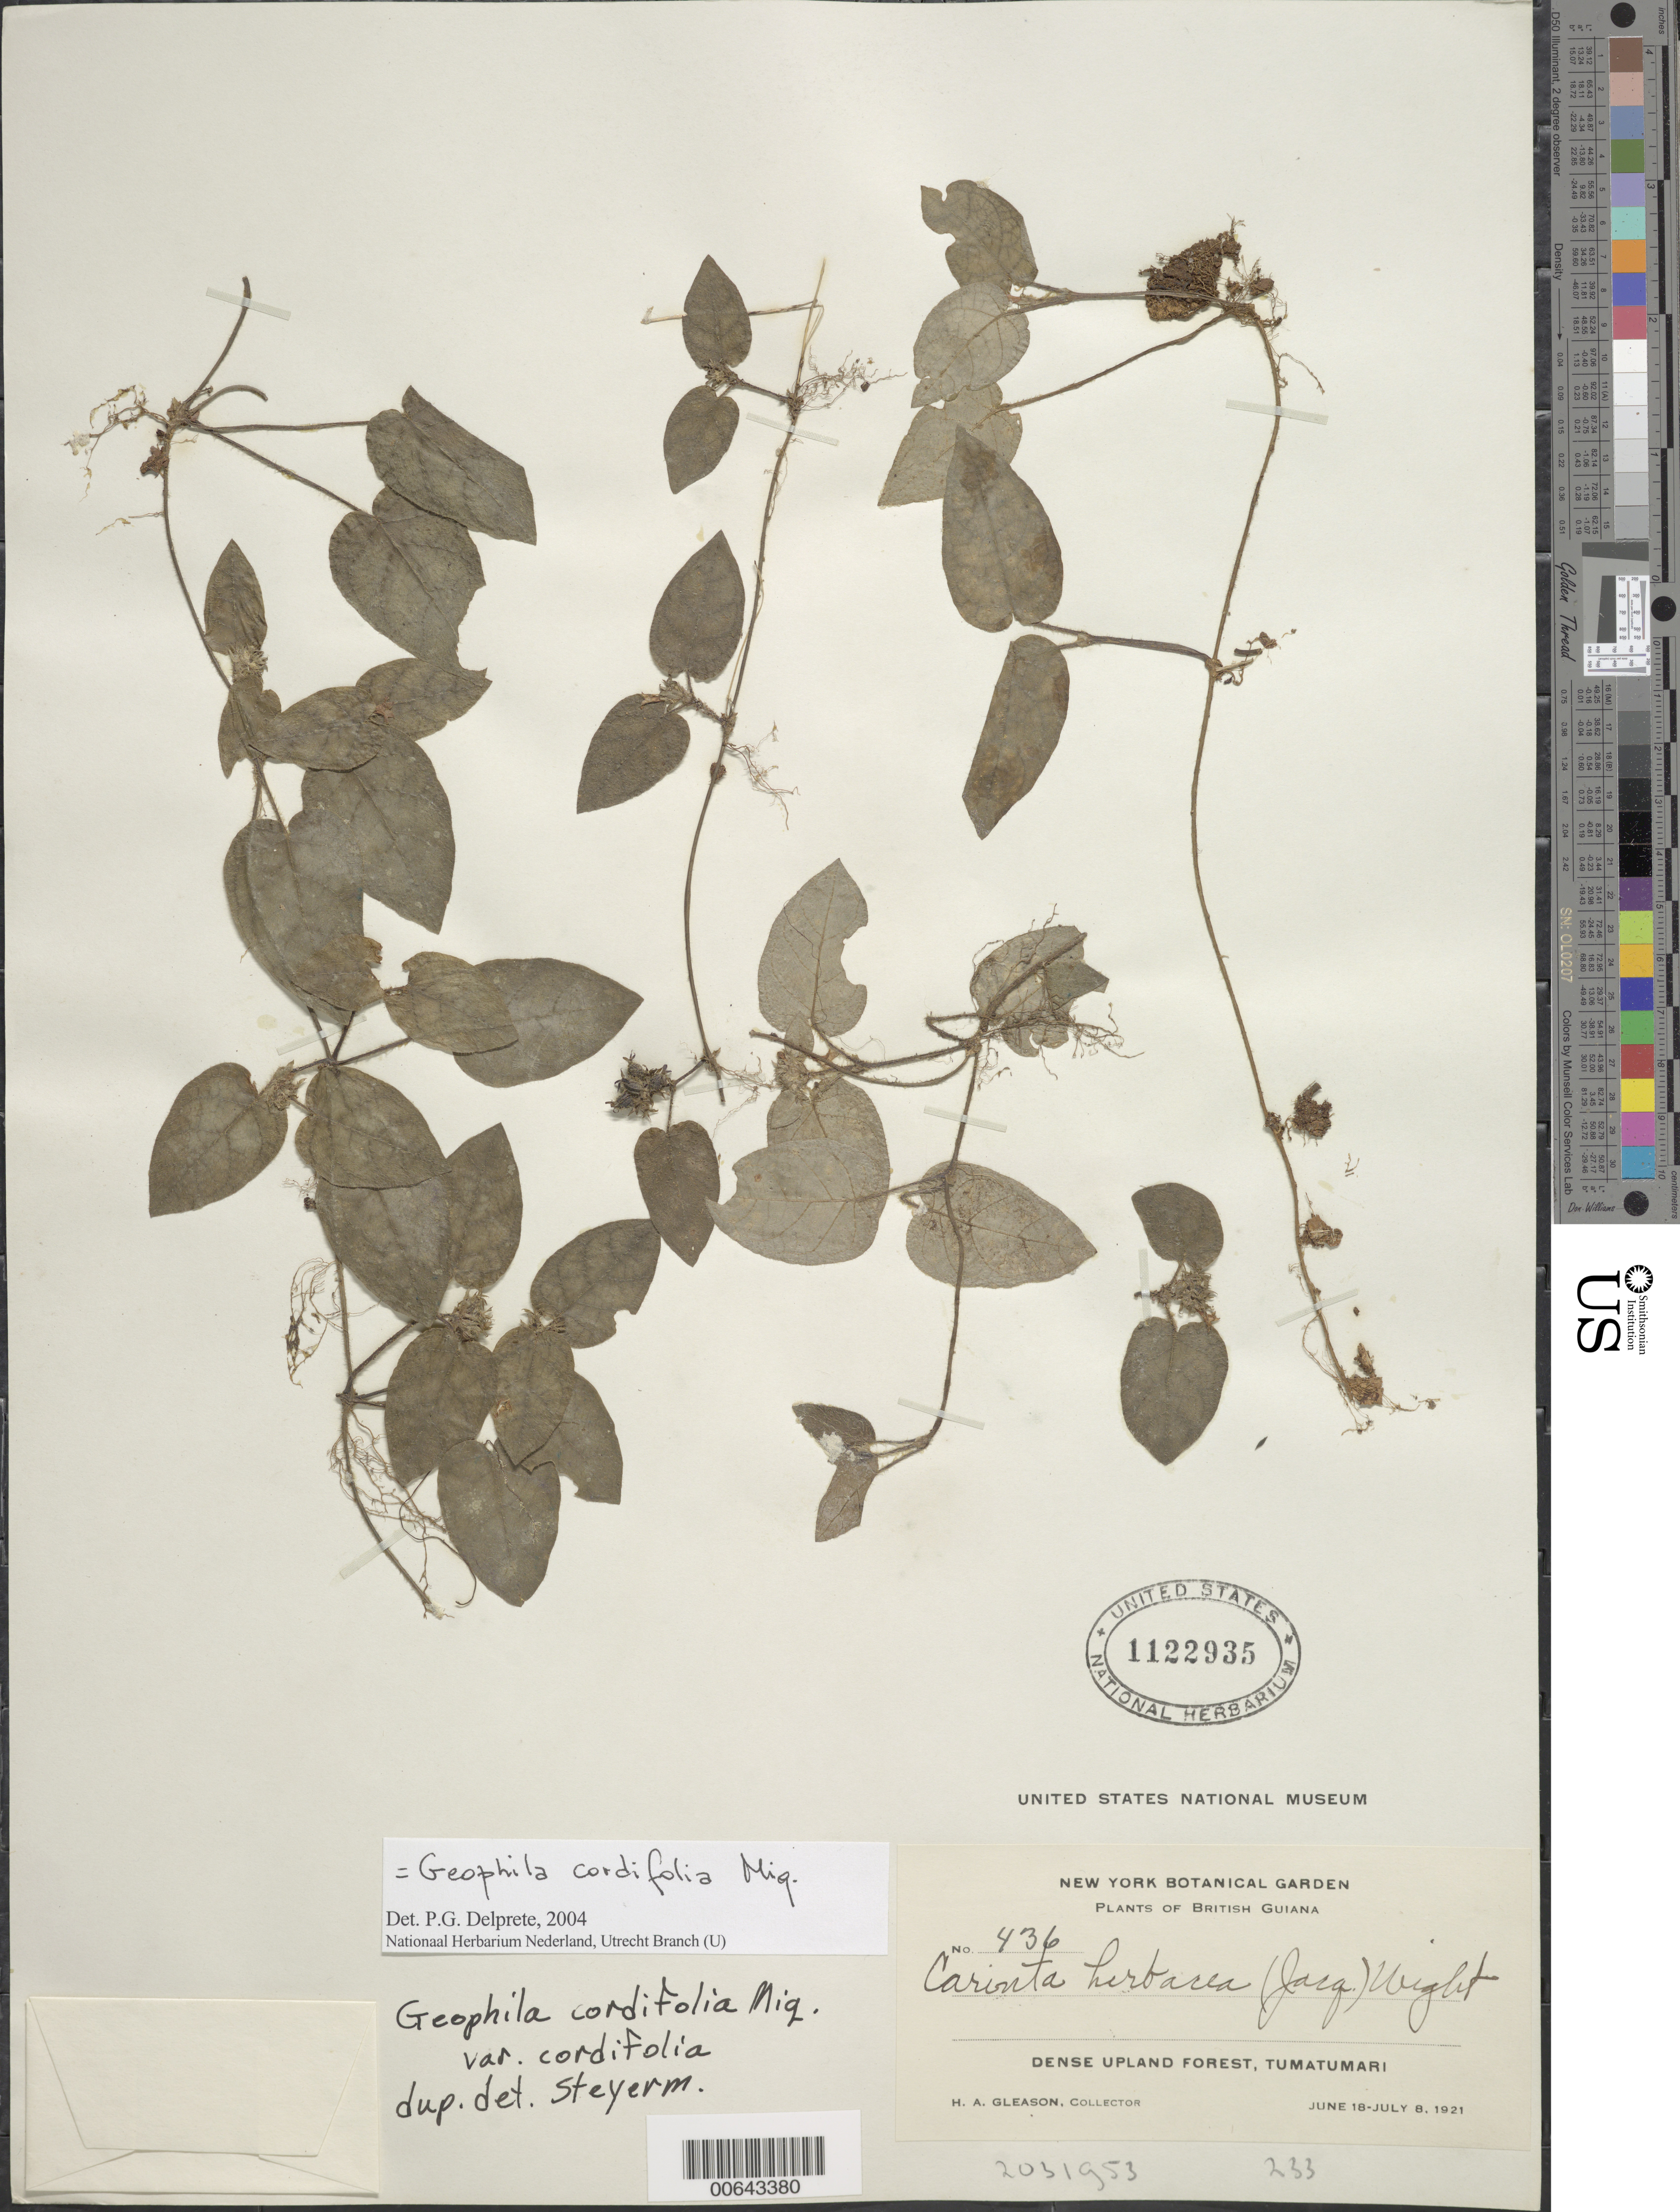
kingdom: Plantae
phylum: Tracheophyta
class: Magnoliopsida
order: Gentianales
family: Rubiaceae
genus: Geophila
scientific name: Geophila cordifolia var. cordifolia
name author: Miq.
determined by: Delprete, P. G., Herb. de Guyane Cay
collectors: H. A. Gleason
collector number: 436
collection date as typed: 18-Jun-21 to 8-Jul-21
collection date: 1921-06-18/1921-07-08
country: Guyana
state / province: Potaro-Siparuni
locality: Tumatumari Village, Potaro R.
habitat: Dense upland forest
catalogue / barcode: US 1122935